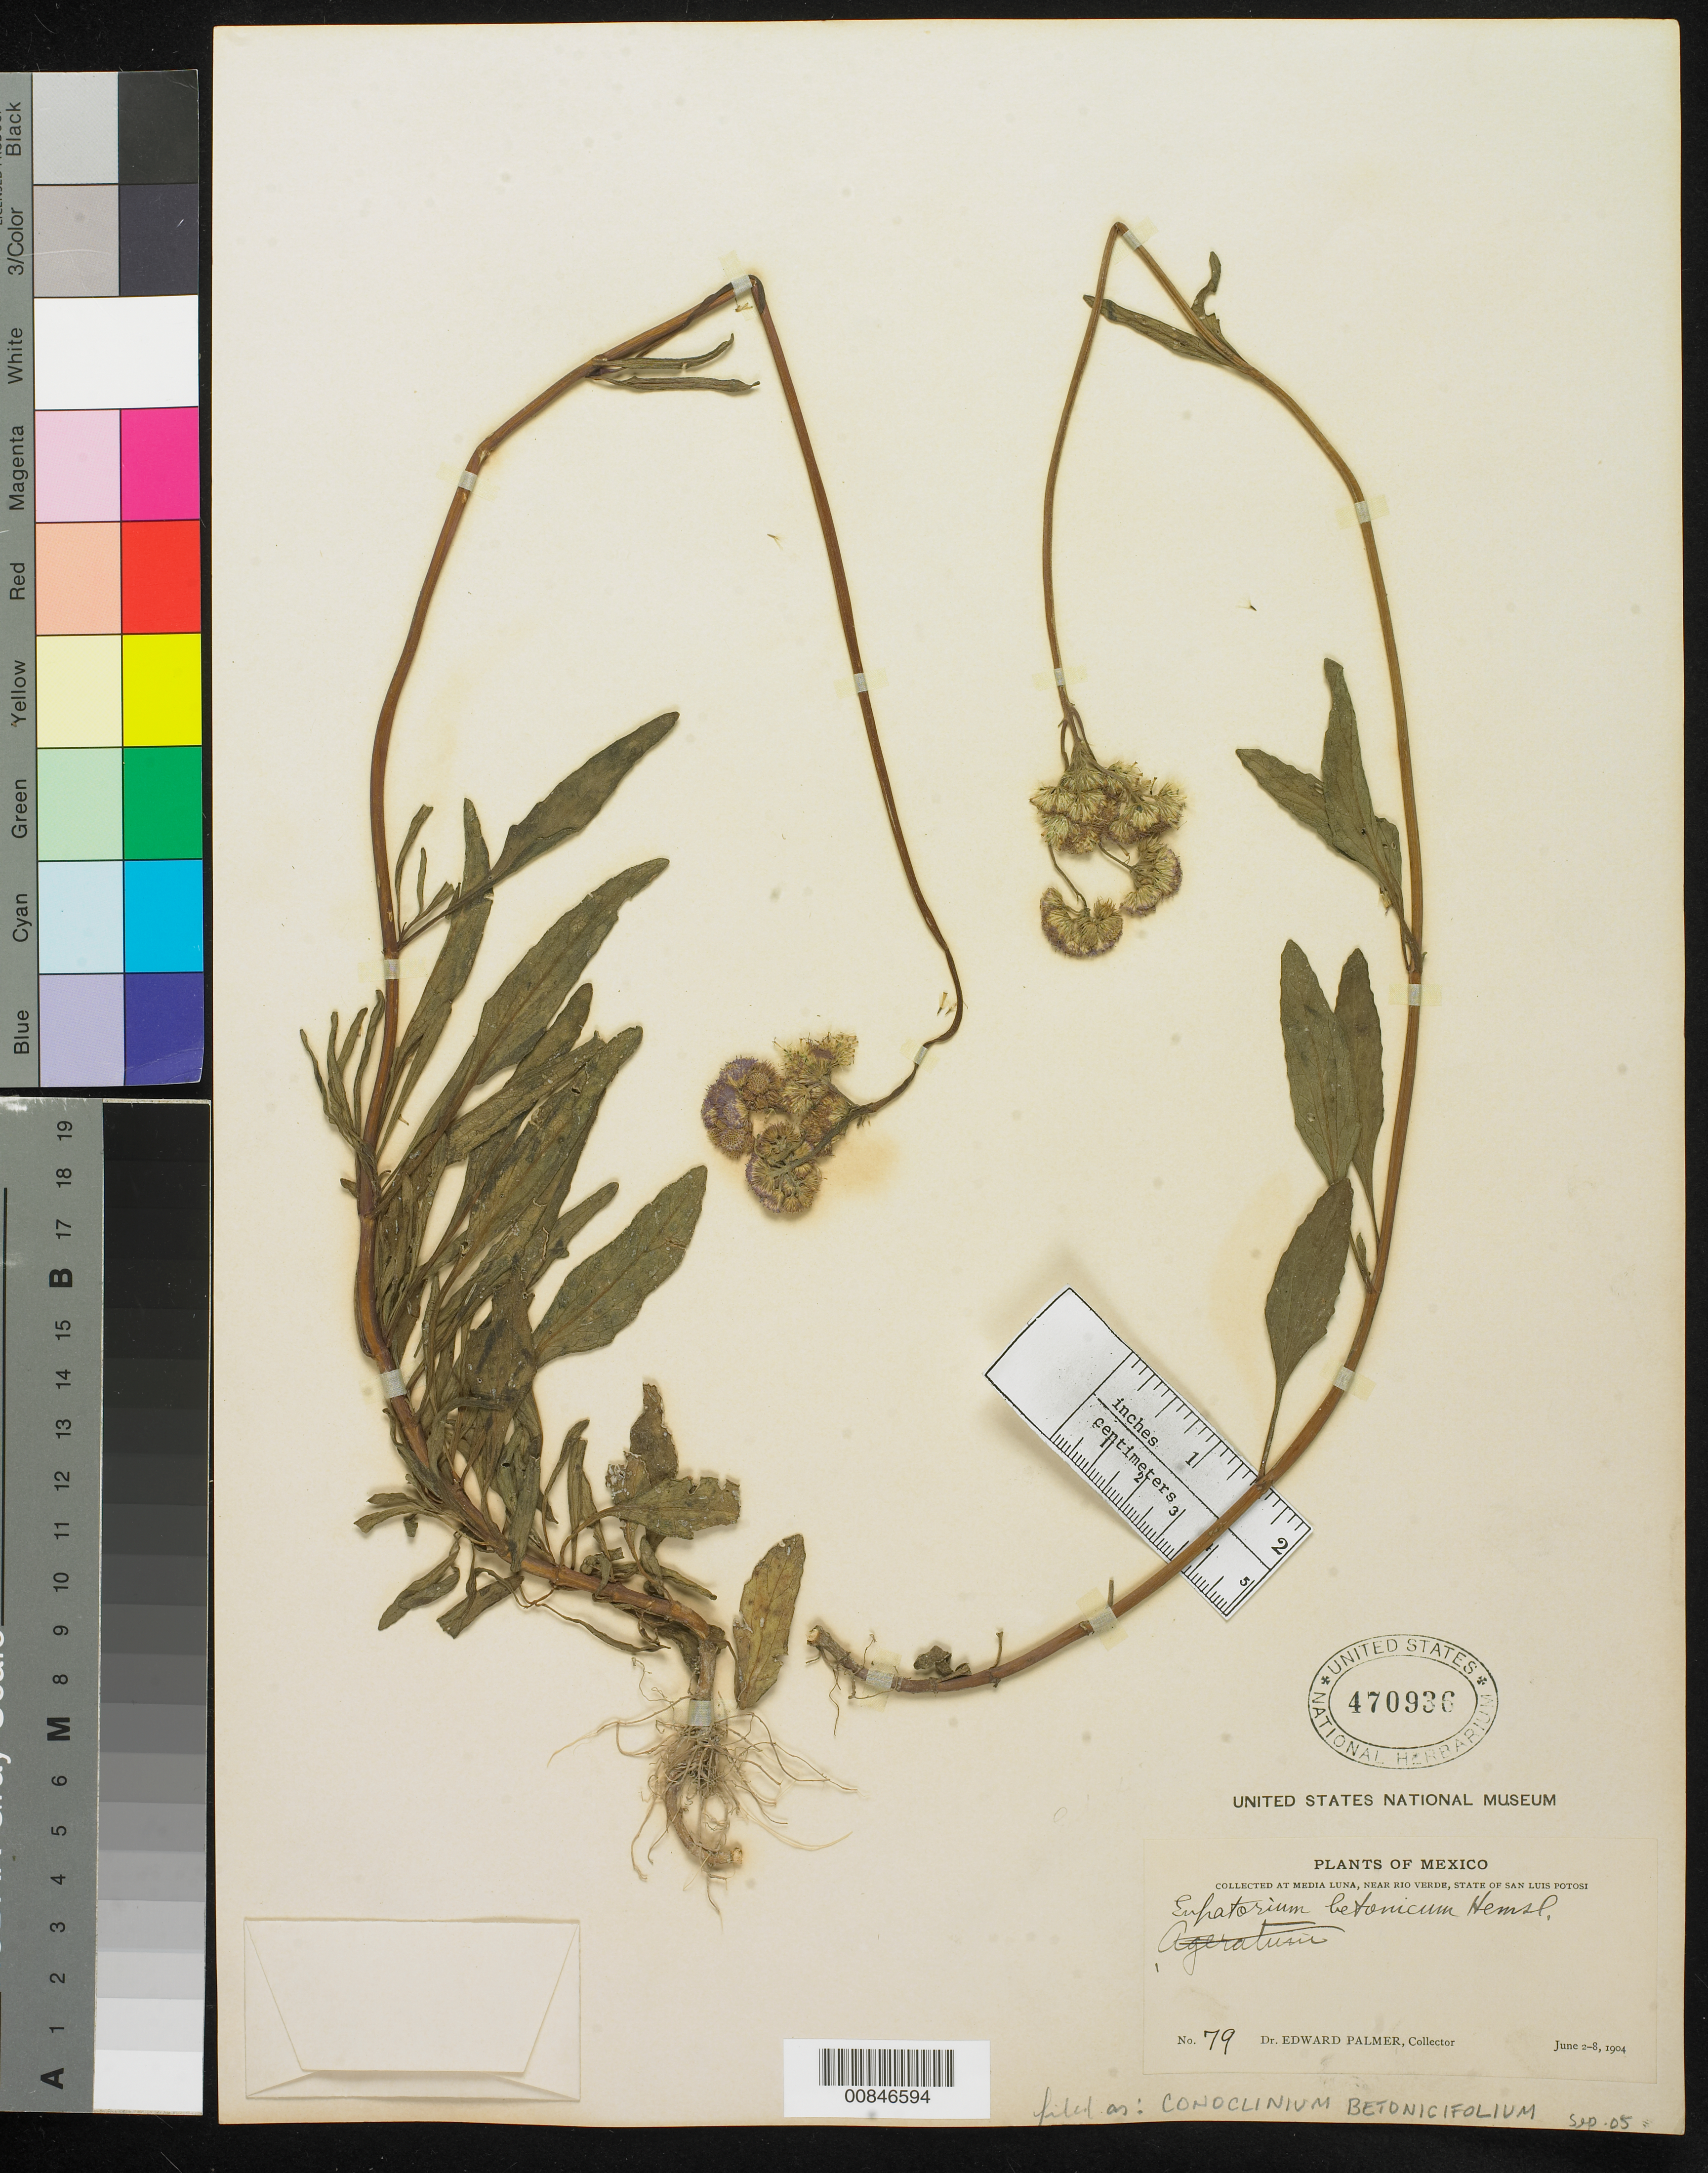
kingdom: Plantae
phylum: Tracheophyta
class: Magnoliopsida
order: Asterales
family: Asteraceae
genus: Conoclinium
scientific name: Conoclinium betonicifolium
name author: (Mill.) R.M. King & H. Rob.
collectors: E. Palmer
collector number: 79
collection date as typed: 02 Jun 1904 to 08 Jun 1904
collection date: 1904-06-02/1904-06-08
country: Mexico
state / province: San Luis Potosí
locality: Media Luna, near Río Verde, San Luis Potosí.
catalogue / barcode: US 470936